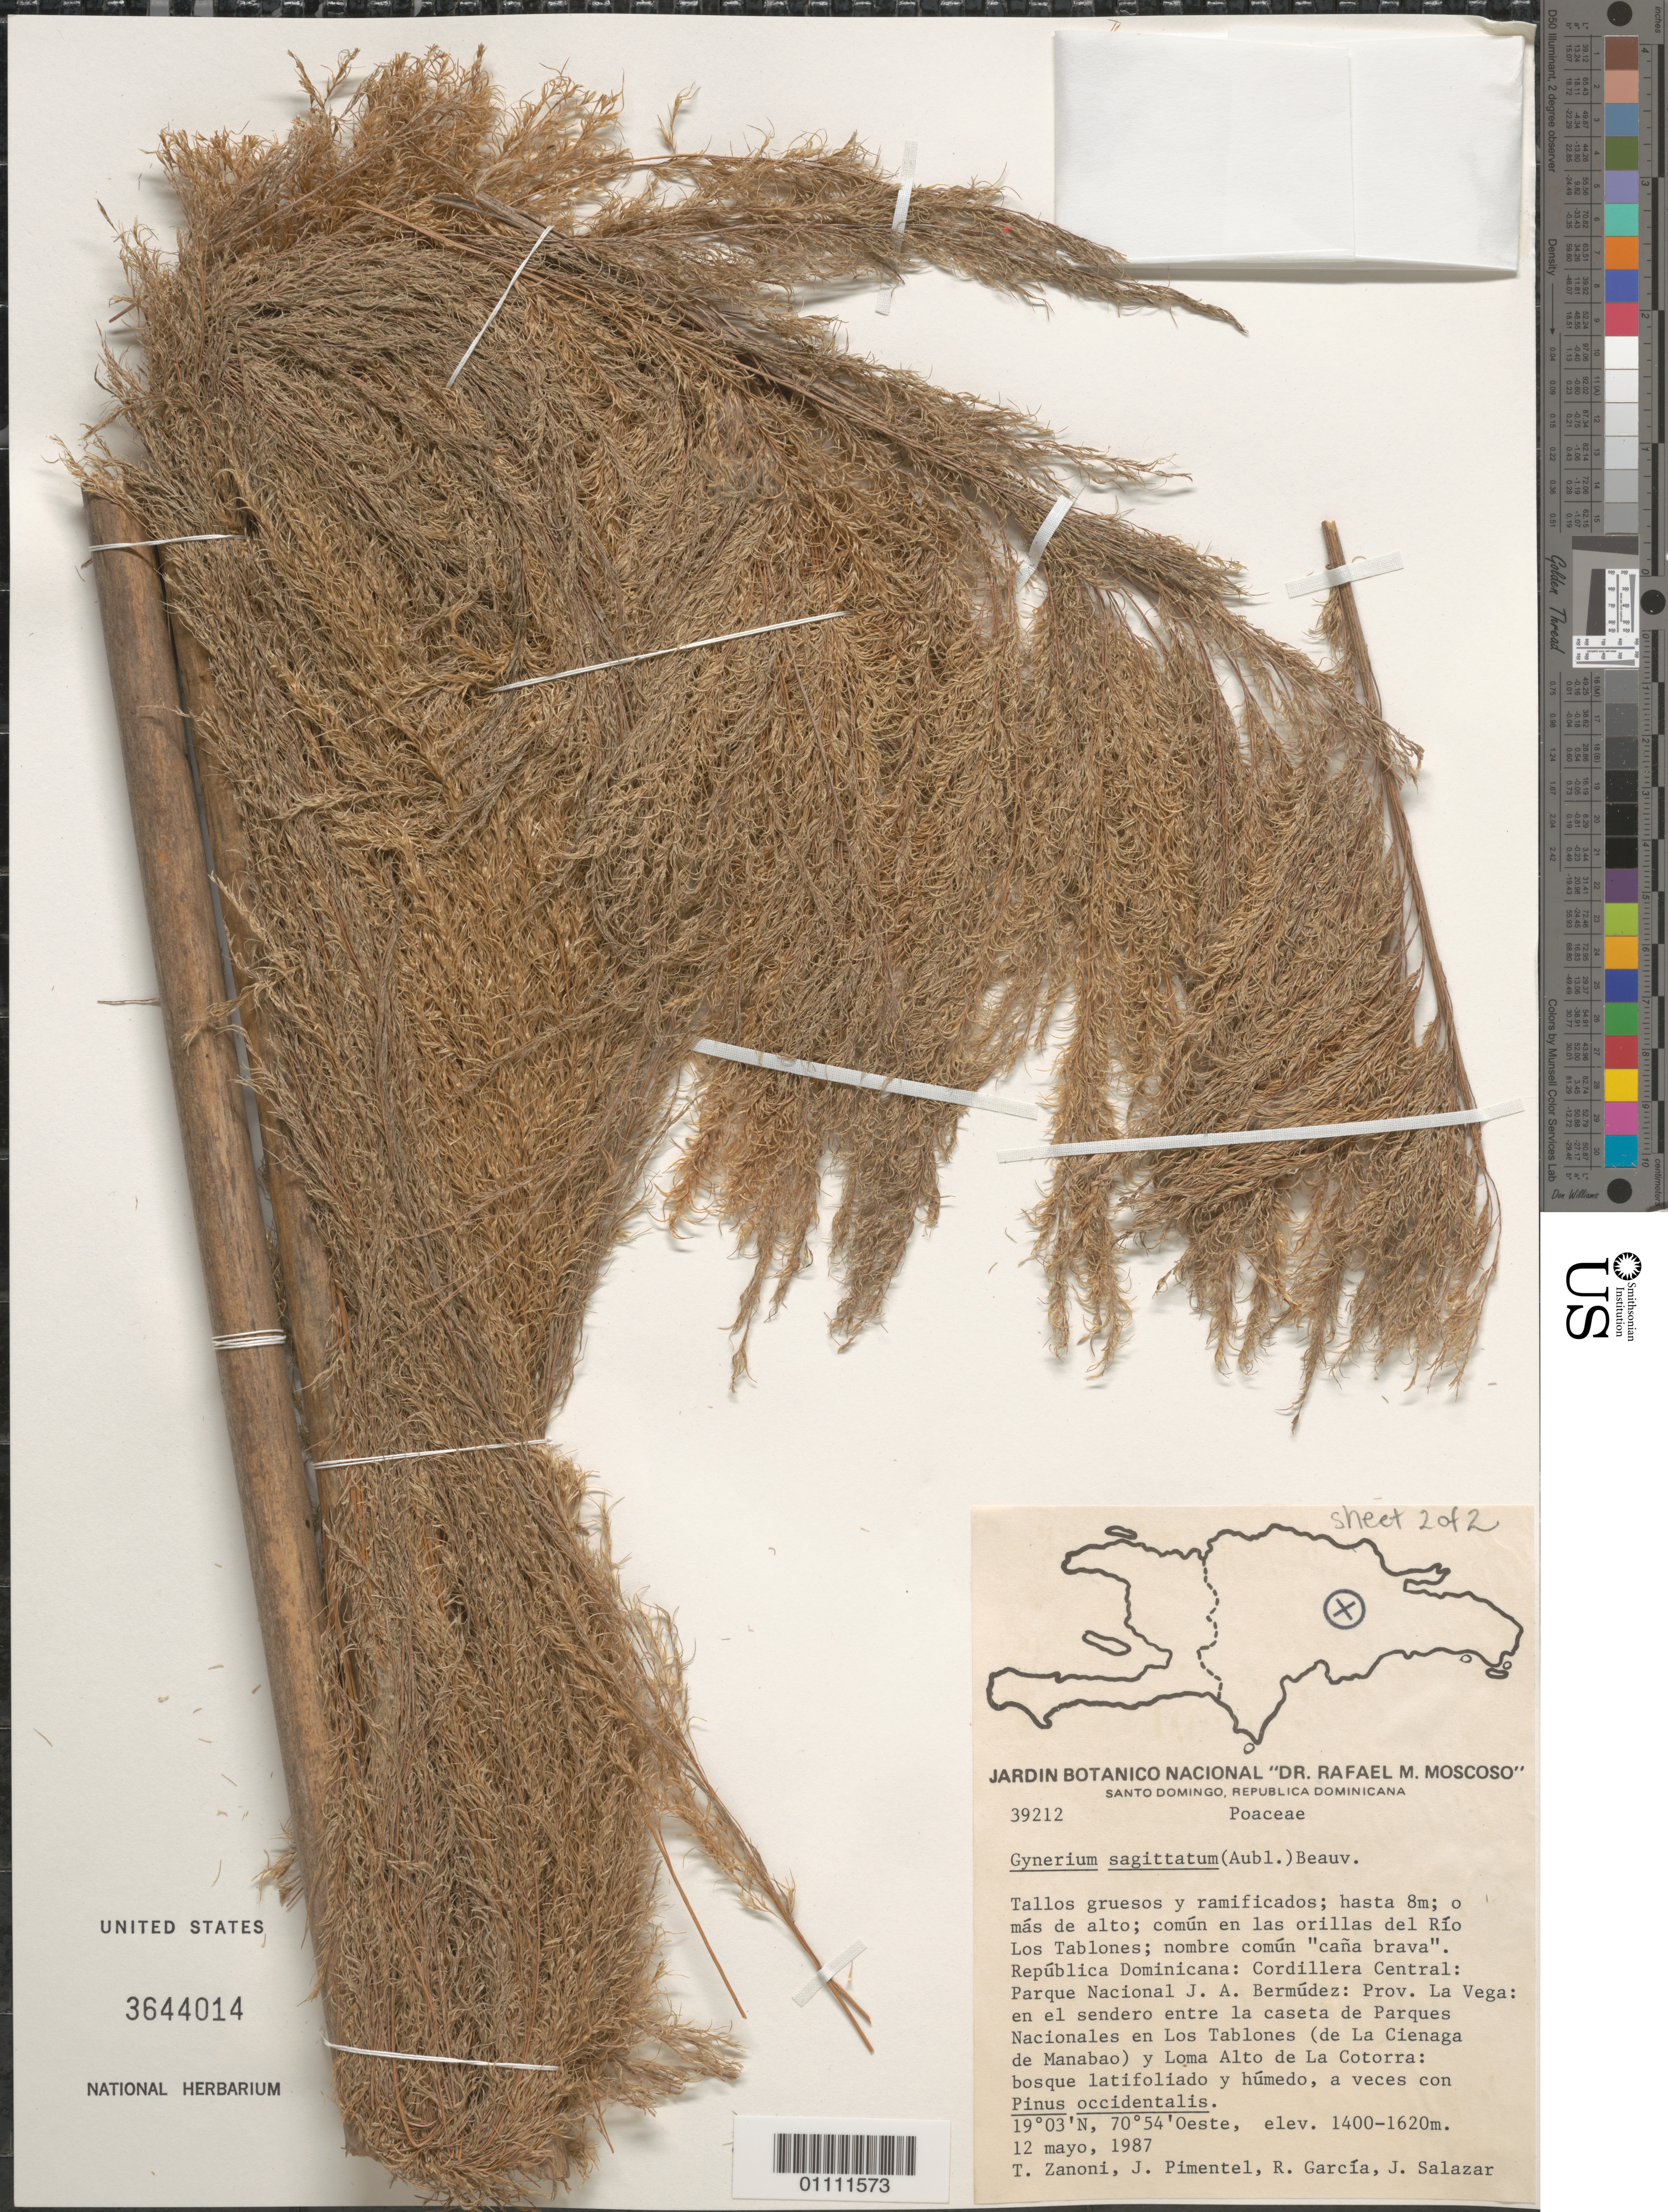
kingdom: Plantae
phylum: Tracheophyta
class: Liliopsida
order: Poales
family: Poaceae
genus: Gynerium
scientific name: Gynerium sagittatum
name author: (Aubl.) P. Beauv.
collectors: T. A. Zanoni, J. Pimentel, R. G. García & J. Salazar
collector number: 39212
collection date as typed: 12 May 1987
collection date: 1987-05-12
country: Dominican Republic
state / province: La Vega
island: Hispaniola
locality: Cordillera Central, Parque Nacional J.A. Bermúdez, en el sendero entre la caseta de parques Nacionales en Los Tablones (de La Cienaga de Manabao) y Loma Alto de La Cotorra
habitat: Bosque latifoliado y húmedo, a veces con Pinus occidentalis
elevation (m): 1400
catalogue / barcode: US 3644014